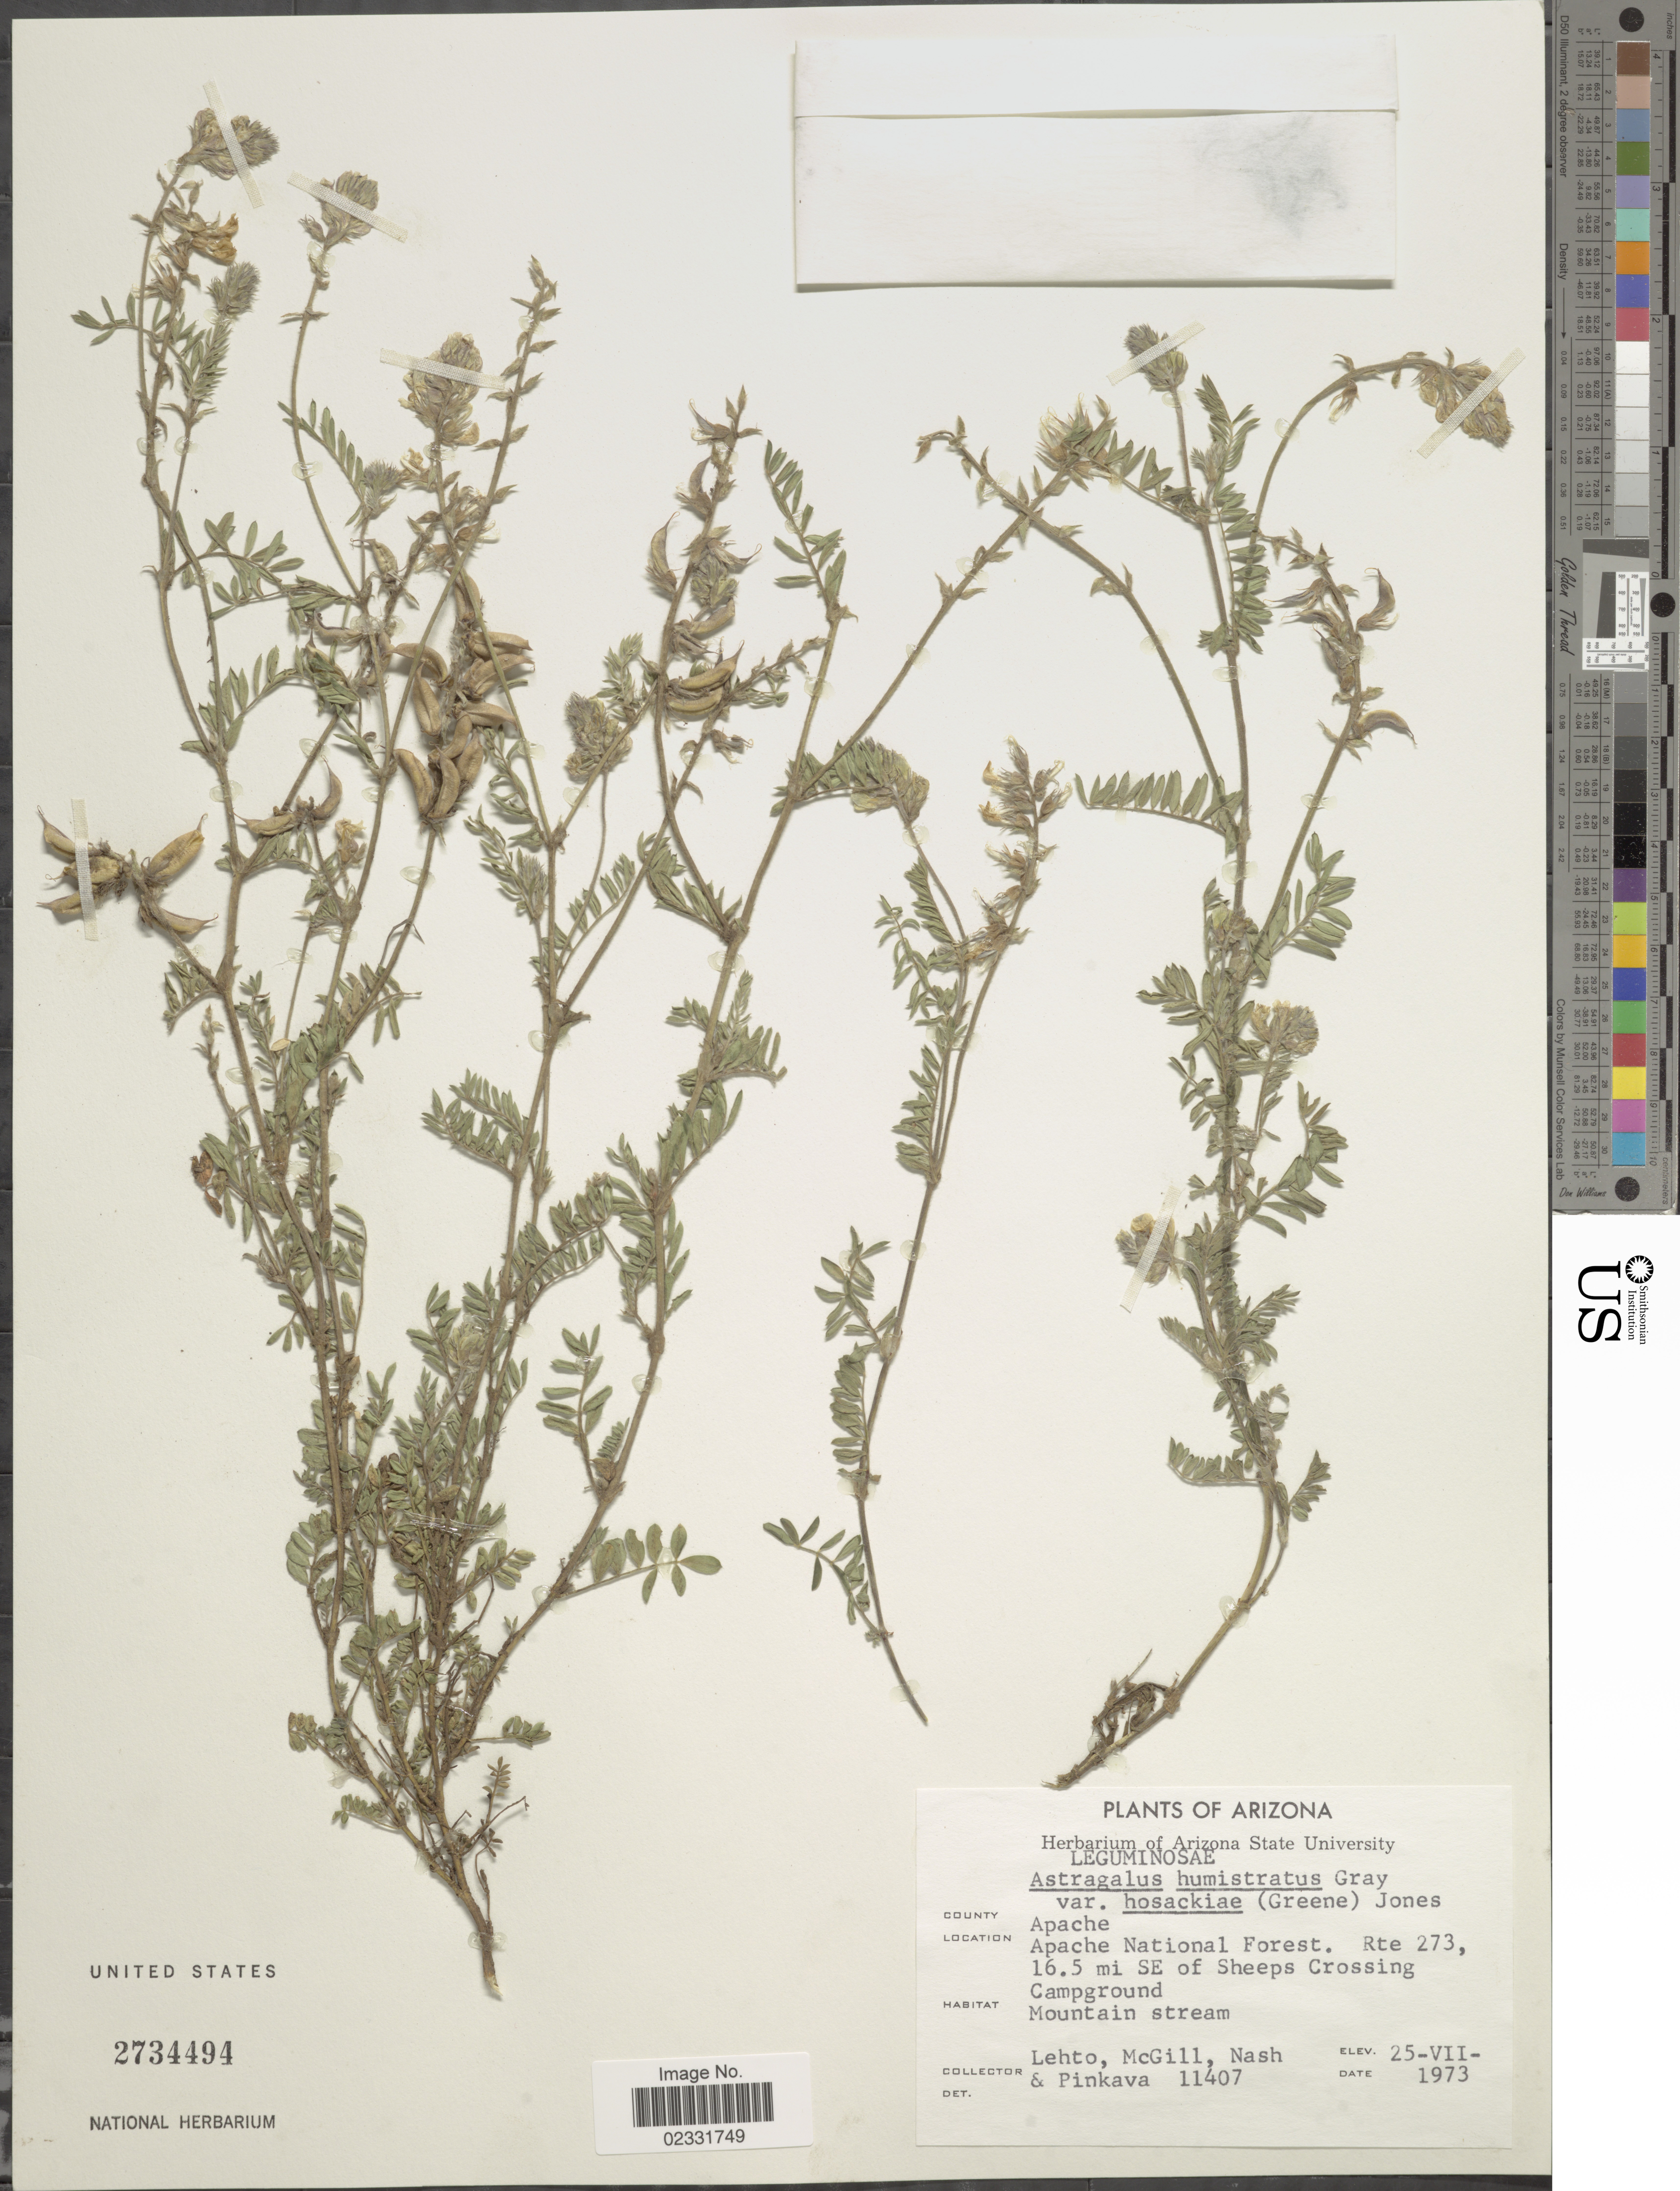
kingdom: Plantae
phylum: Tracheophyta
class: Magnoliopsida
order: Fabales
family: Fabaceae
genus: Astragalus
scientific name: Astragalus humistratus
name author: A. Gray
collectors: -. Lehto, -. McGill, -- Nash & -. Pinkava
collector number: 11407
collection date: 1973-07-25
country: United States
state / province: Arizona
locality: County Apache, Apache National Forest, Rte 273, 16.5 mi SE of Sheeps Crossing Campground, Mountain stream.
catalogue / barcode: US 2734494